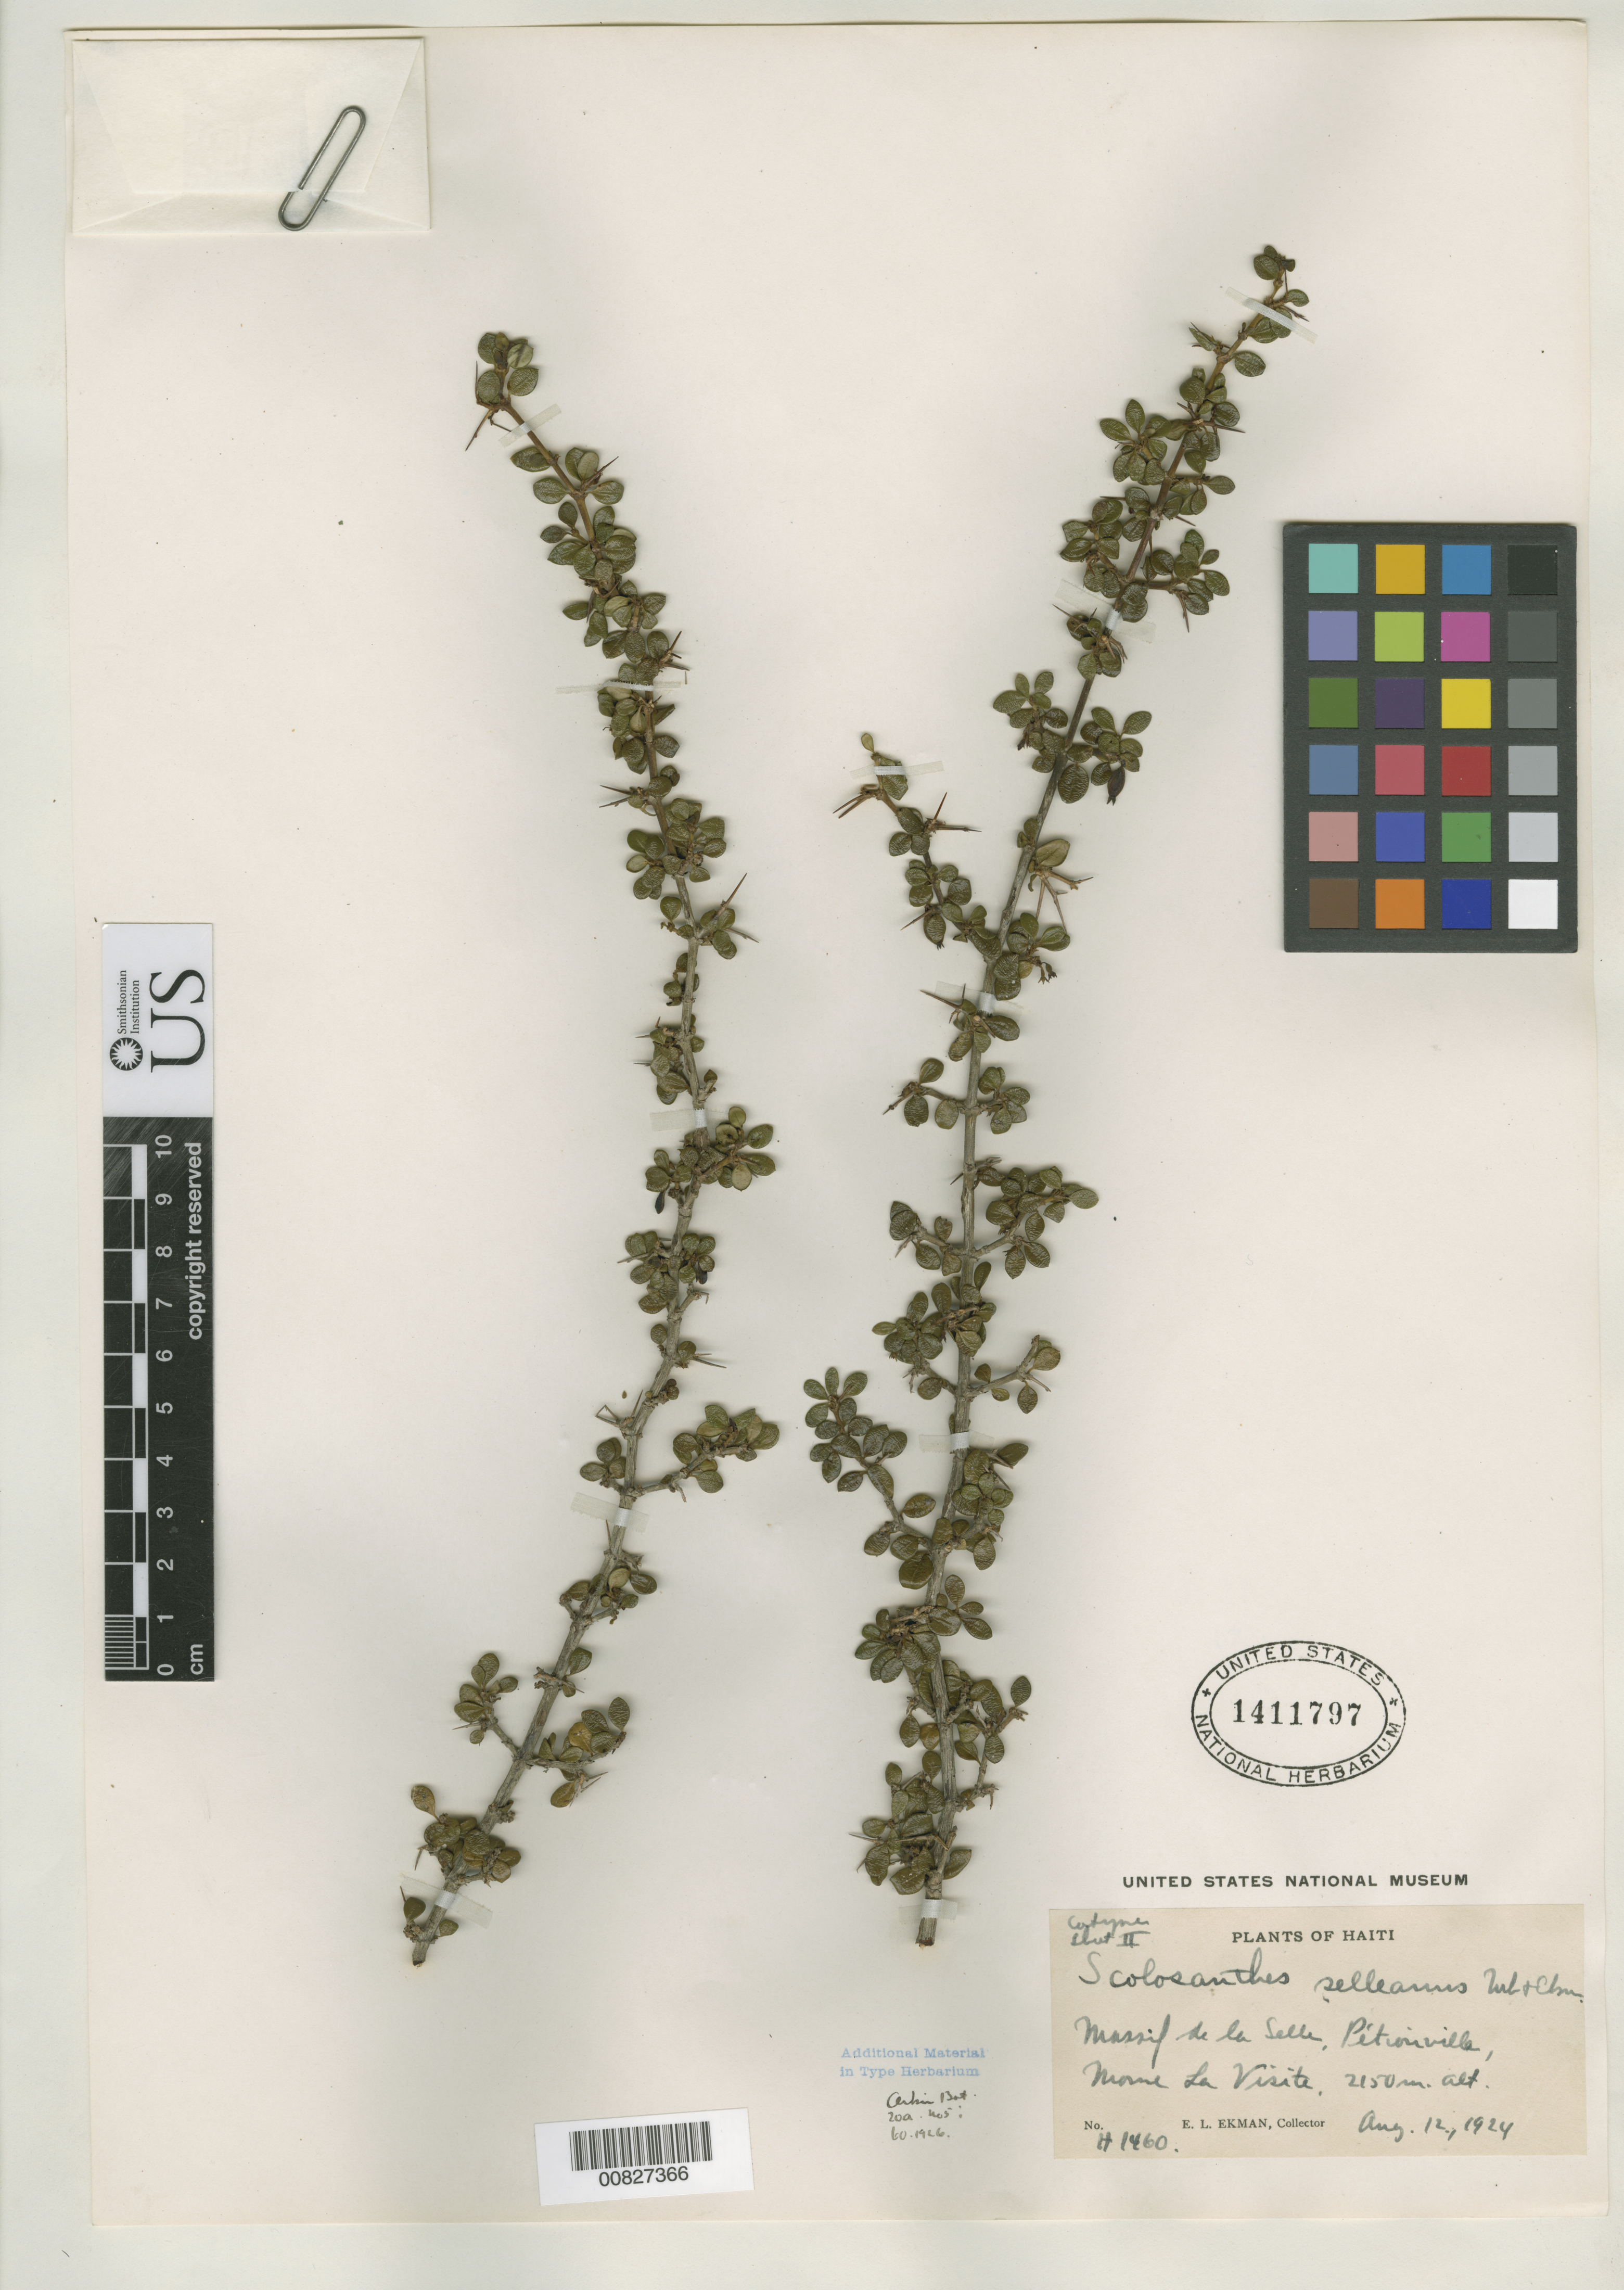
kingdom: Plantae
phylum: Tracheophyta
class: Magnoliopsida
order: Gentianales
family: Rubiaceae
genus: Scolosanthus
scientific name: Scolosanthus selleanus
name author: Urb. & Ekman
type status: Isotype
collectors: E. L. Ekman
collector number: H 1460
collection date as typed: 12 Aug 1924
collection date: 1924-08-12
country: Haiti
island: Hispaniola Island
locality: Massif de la Selle, Pétionville, Morne La Visite.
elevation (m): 2150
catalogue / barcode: US 1411797